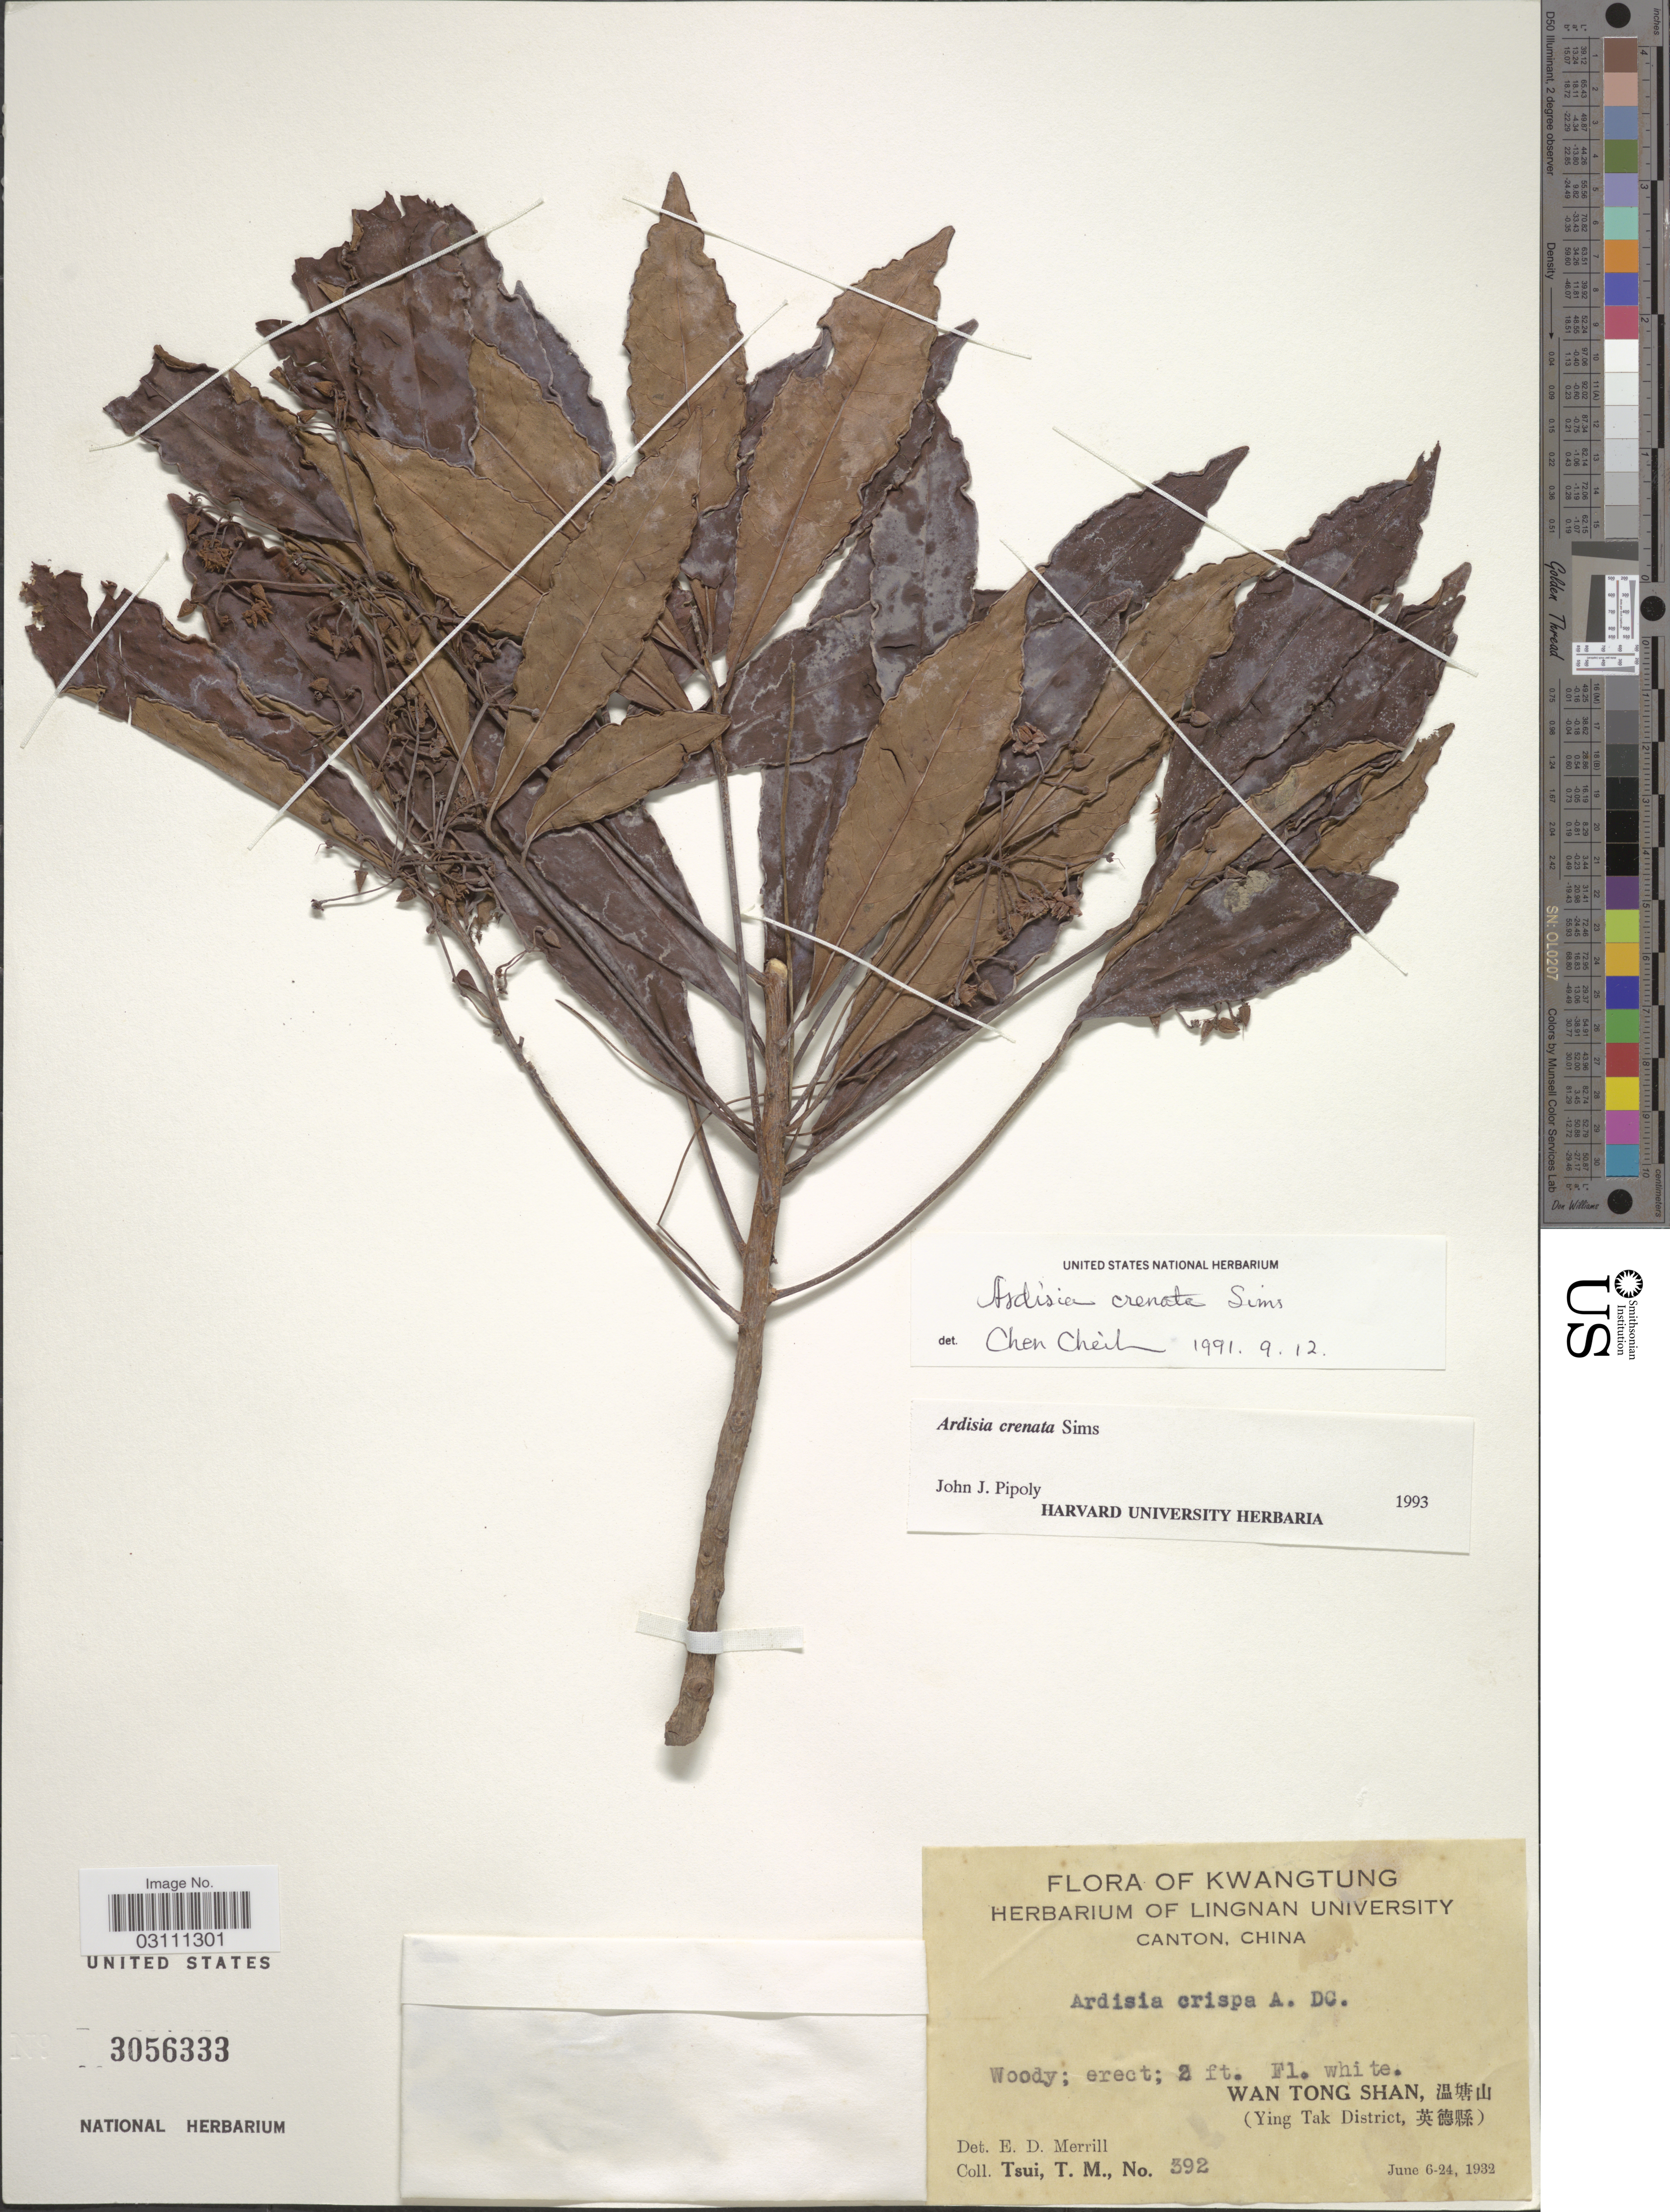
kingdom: Plantae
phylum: Tracheophyta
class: Magnoliopsida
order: Ericales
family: Primulaceae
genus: Ardisia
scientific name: Ardisia crenata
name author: Sims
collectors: T. Tsui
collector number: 392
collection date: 1932-06-06/1932-06-24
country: China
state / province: Guangdong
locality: Kwangtung. Wan Tong Shan (Ying Tak District).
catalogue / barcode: US 3056333